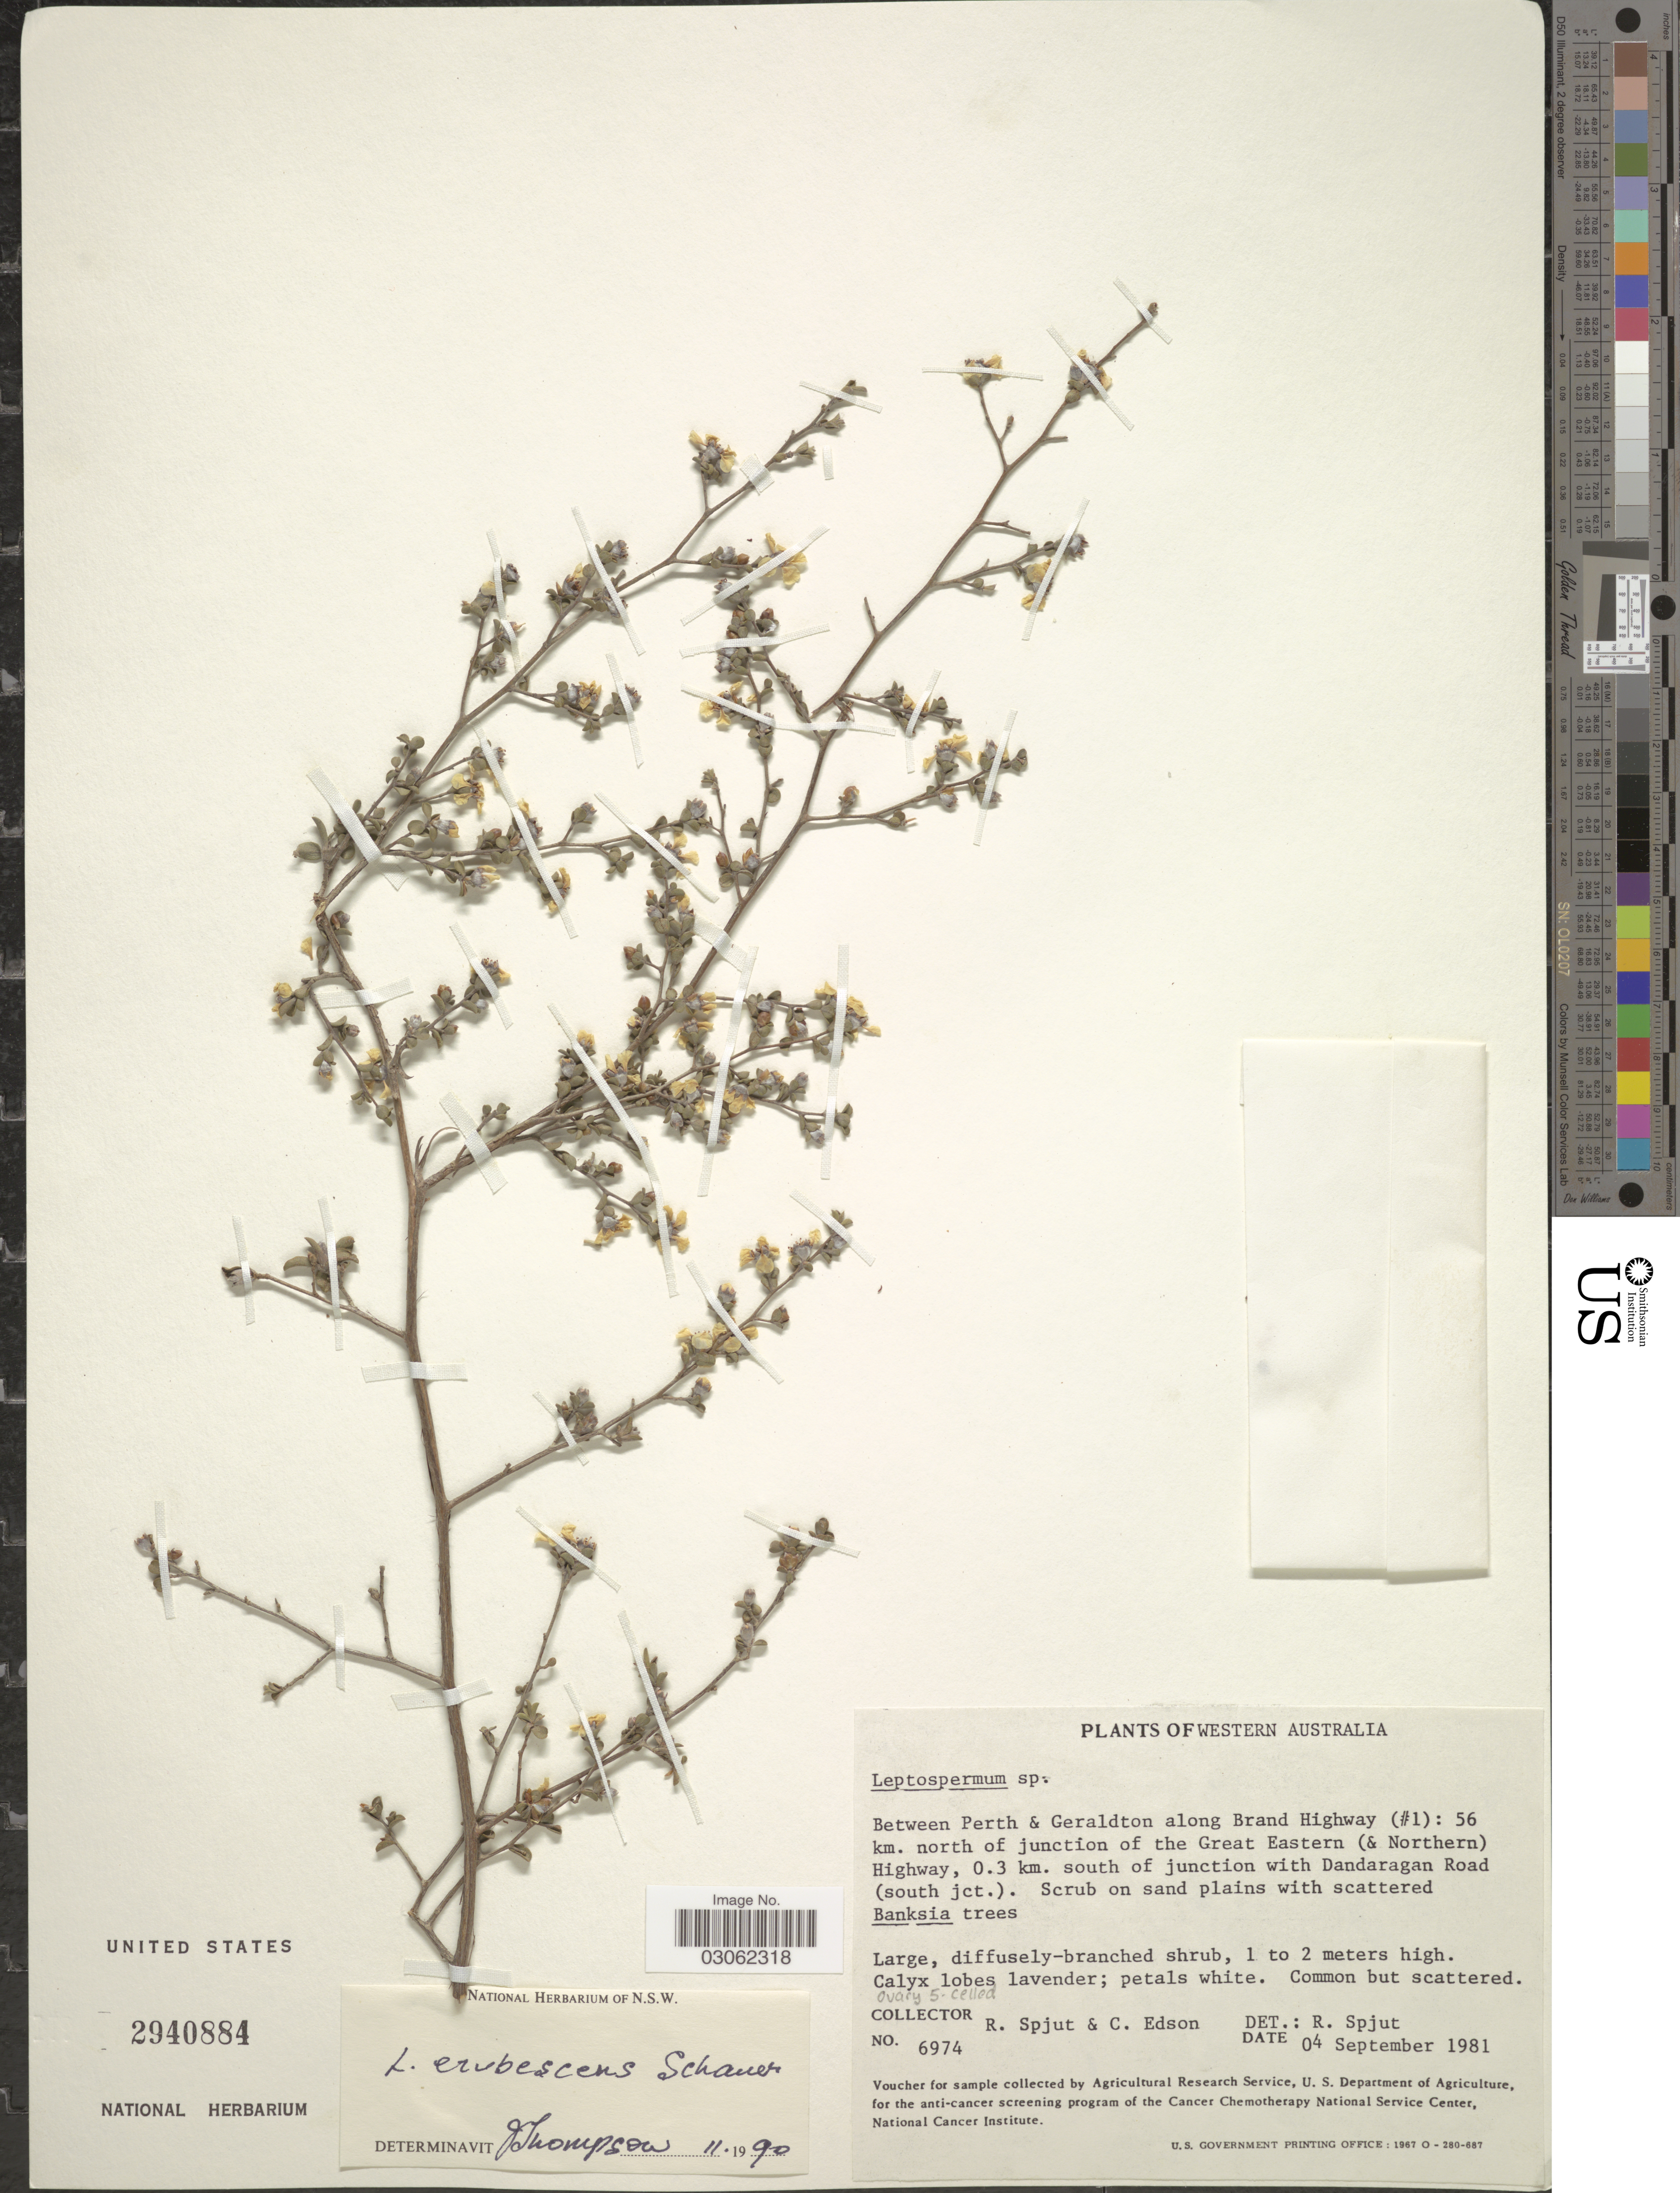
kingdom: Plantae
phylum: Tracheophyta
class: Magnoliopsida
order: Myrtales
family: Myrtaceae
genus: Leptospermopsis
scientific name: Leptospermopsis erubescens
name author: (Schauer) P.G. Wilson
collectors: R. Spjut & C. Edson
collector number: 6974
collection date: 1981-09-04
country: Australia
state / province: Western Australia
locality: Between Perth & Geraldton along Brand Highway (#1): 56 km. north of junction of the Great Eastern (& Northern) Highway, 0.3 km. south of junction with Dandaragan Road (south jct.).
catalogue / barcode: US 2940884